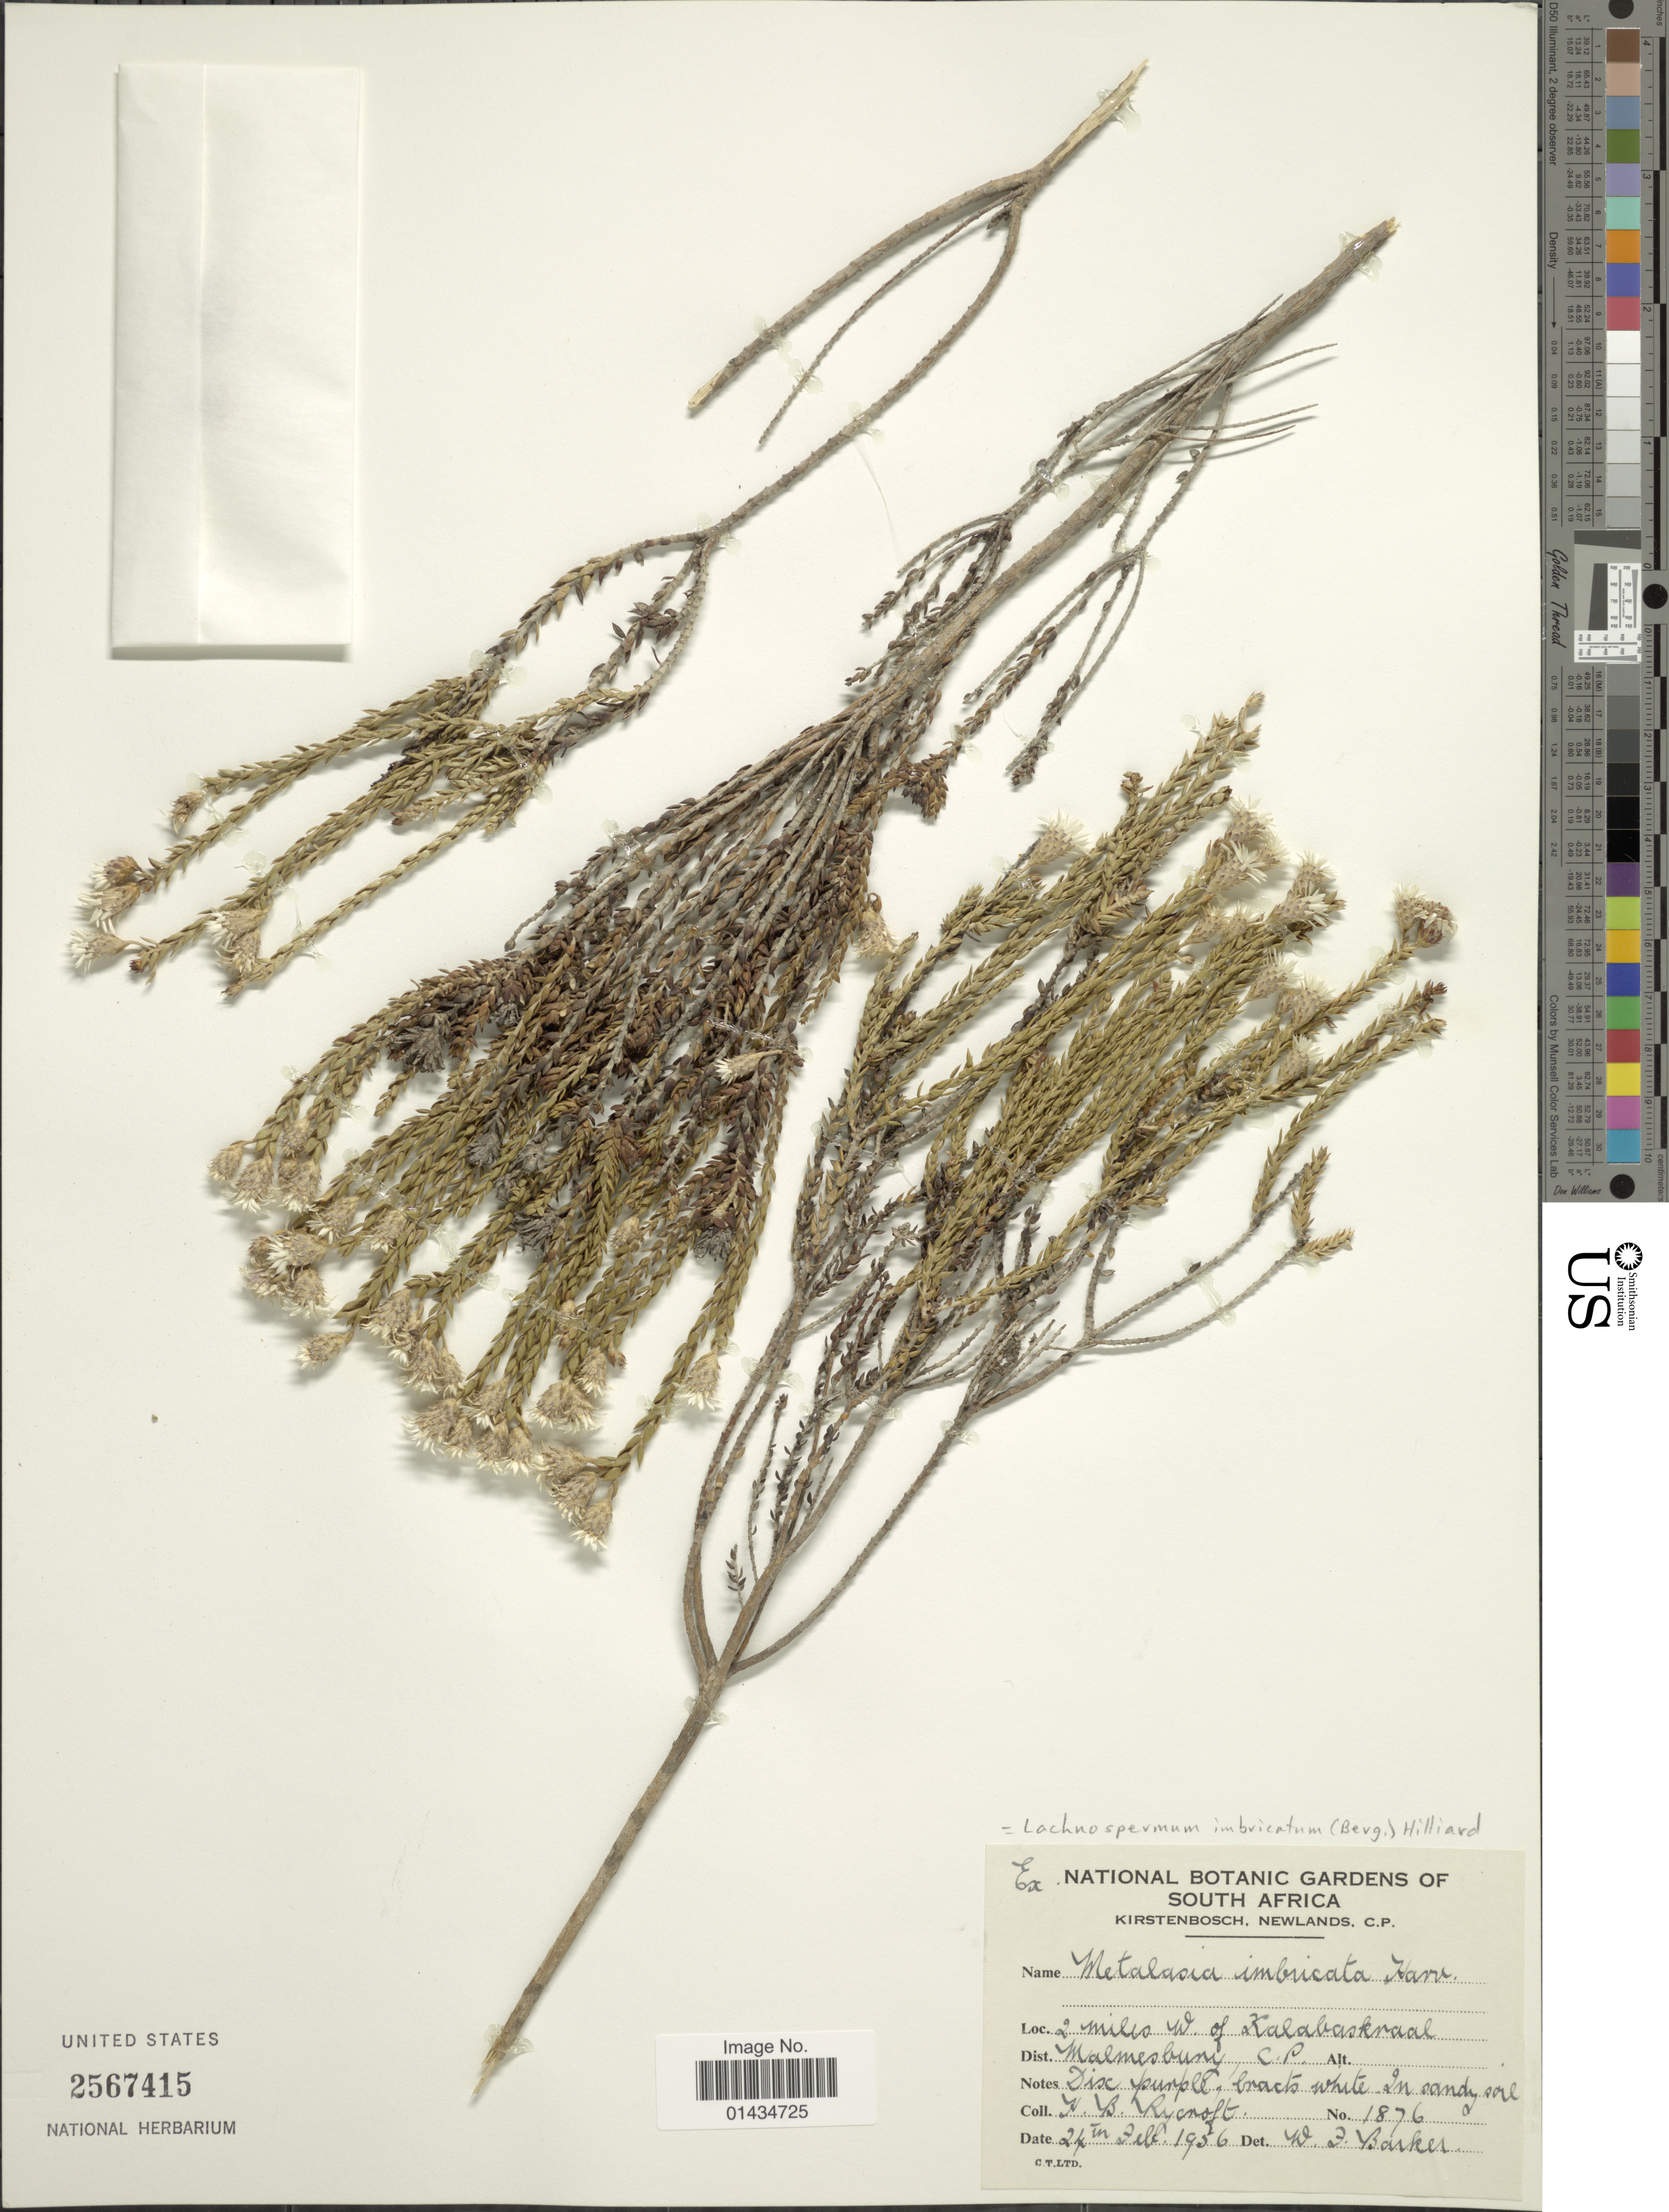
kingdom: Plantae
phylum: Tracheophyta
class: Magnoliopsida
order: Asterales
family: Asteraceae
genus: Lachnospermum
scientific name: Lachnospermum imbricatum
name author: (P.J. Bergius) Hilliard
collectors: H. Rycroft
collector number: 1876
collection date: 1956-02-24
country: South Africa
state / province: Western Cape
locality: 2 miles W. of Kalabaskraal, Dist. Malmesbury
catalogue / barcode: US 2567415